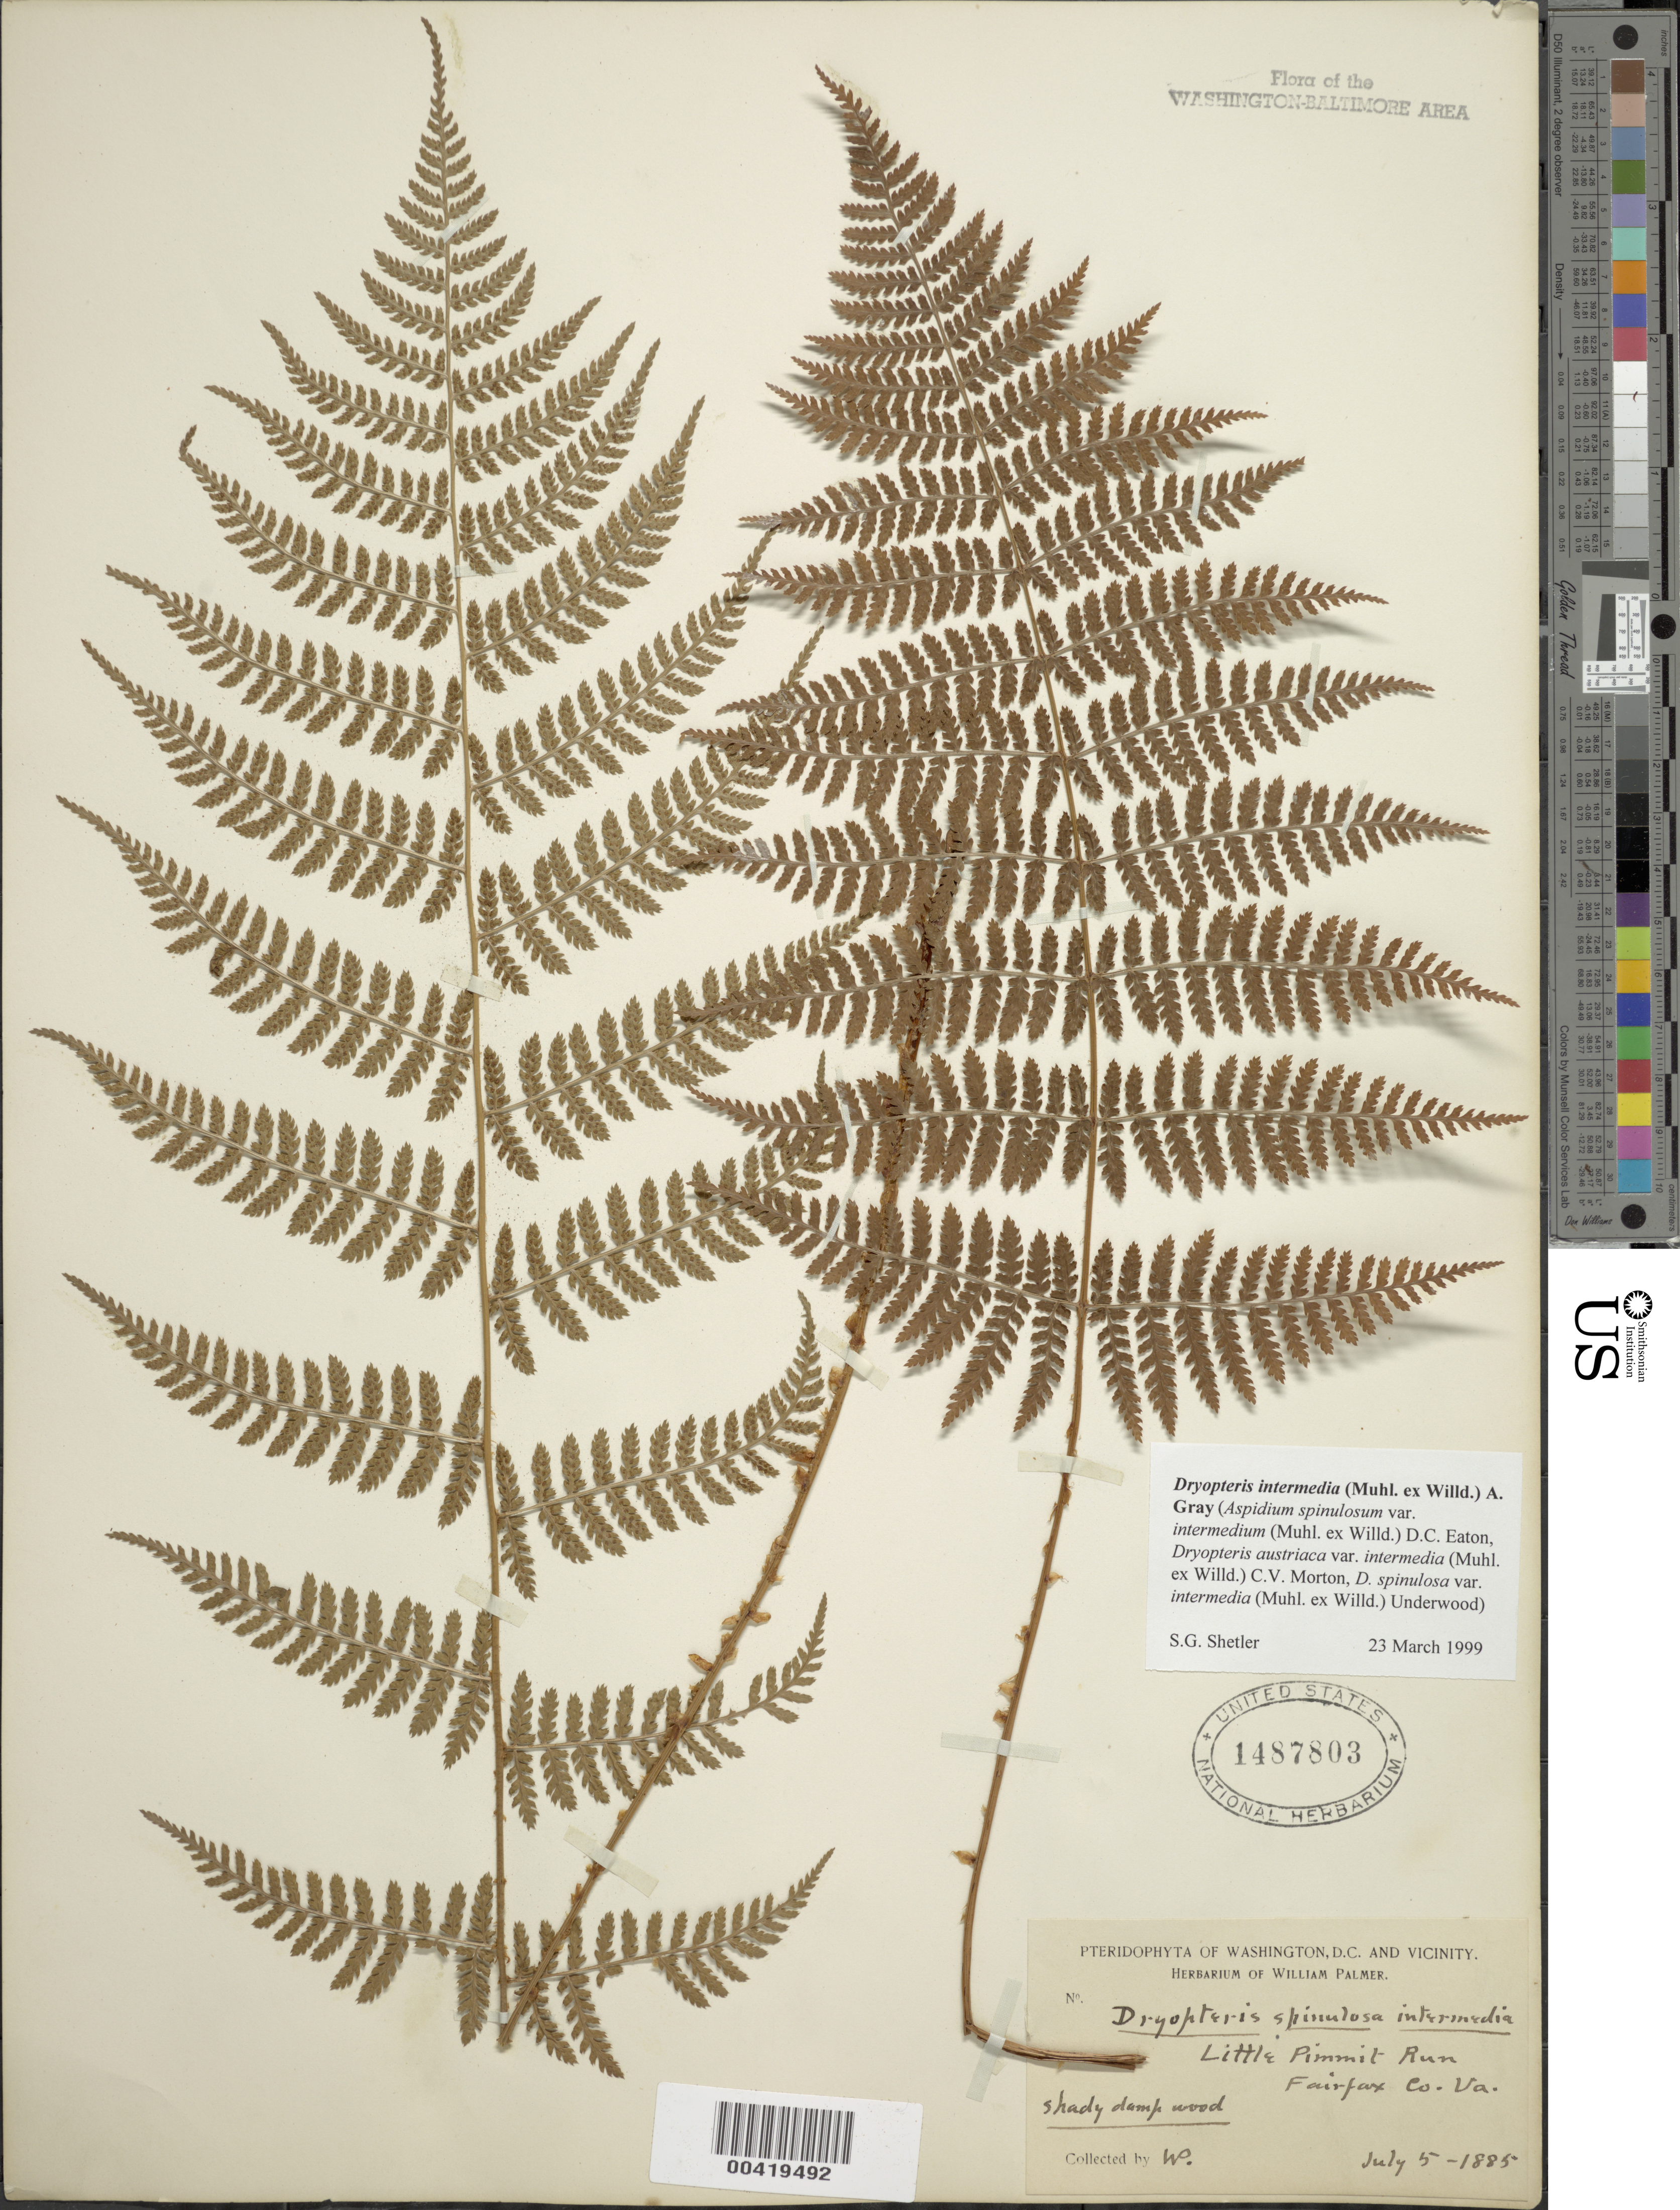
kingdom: Plantae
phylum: Tracheophyta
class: Polypodiopsida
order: Polypodiales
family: Dryopteridaceae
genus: Dryopteris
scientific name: Dryopteris intermedia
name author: (Muhl.) A. Gray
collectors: W. Palmer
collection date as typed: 05 Jul 1885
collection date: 1885-07-05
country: United States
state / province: Virginia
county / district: Fairfax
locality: Little Pimmit Run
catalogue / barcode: US 1487803